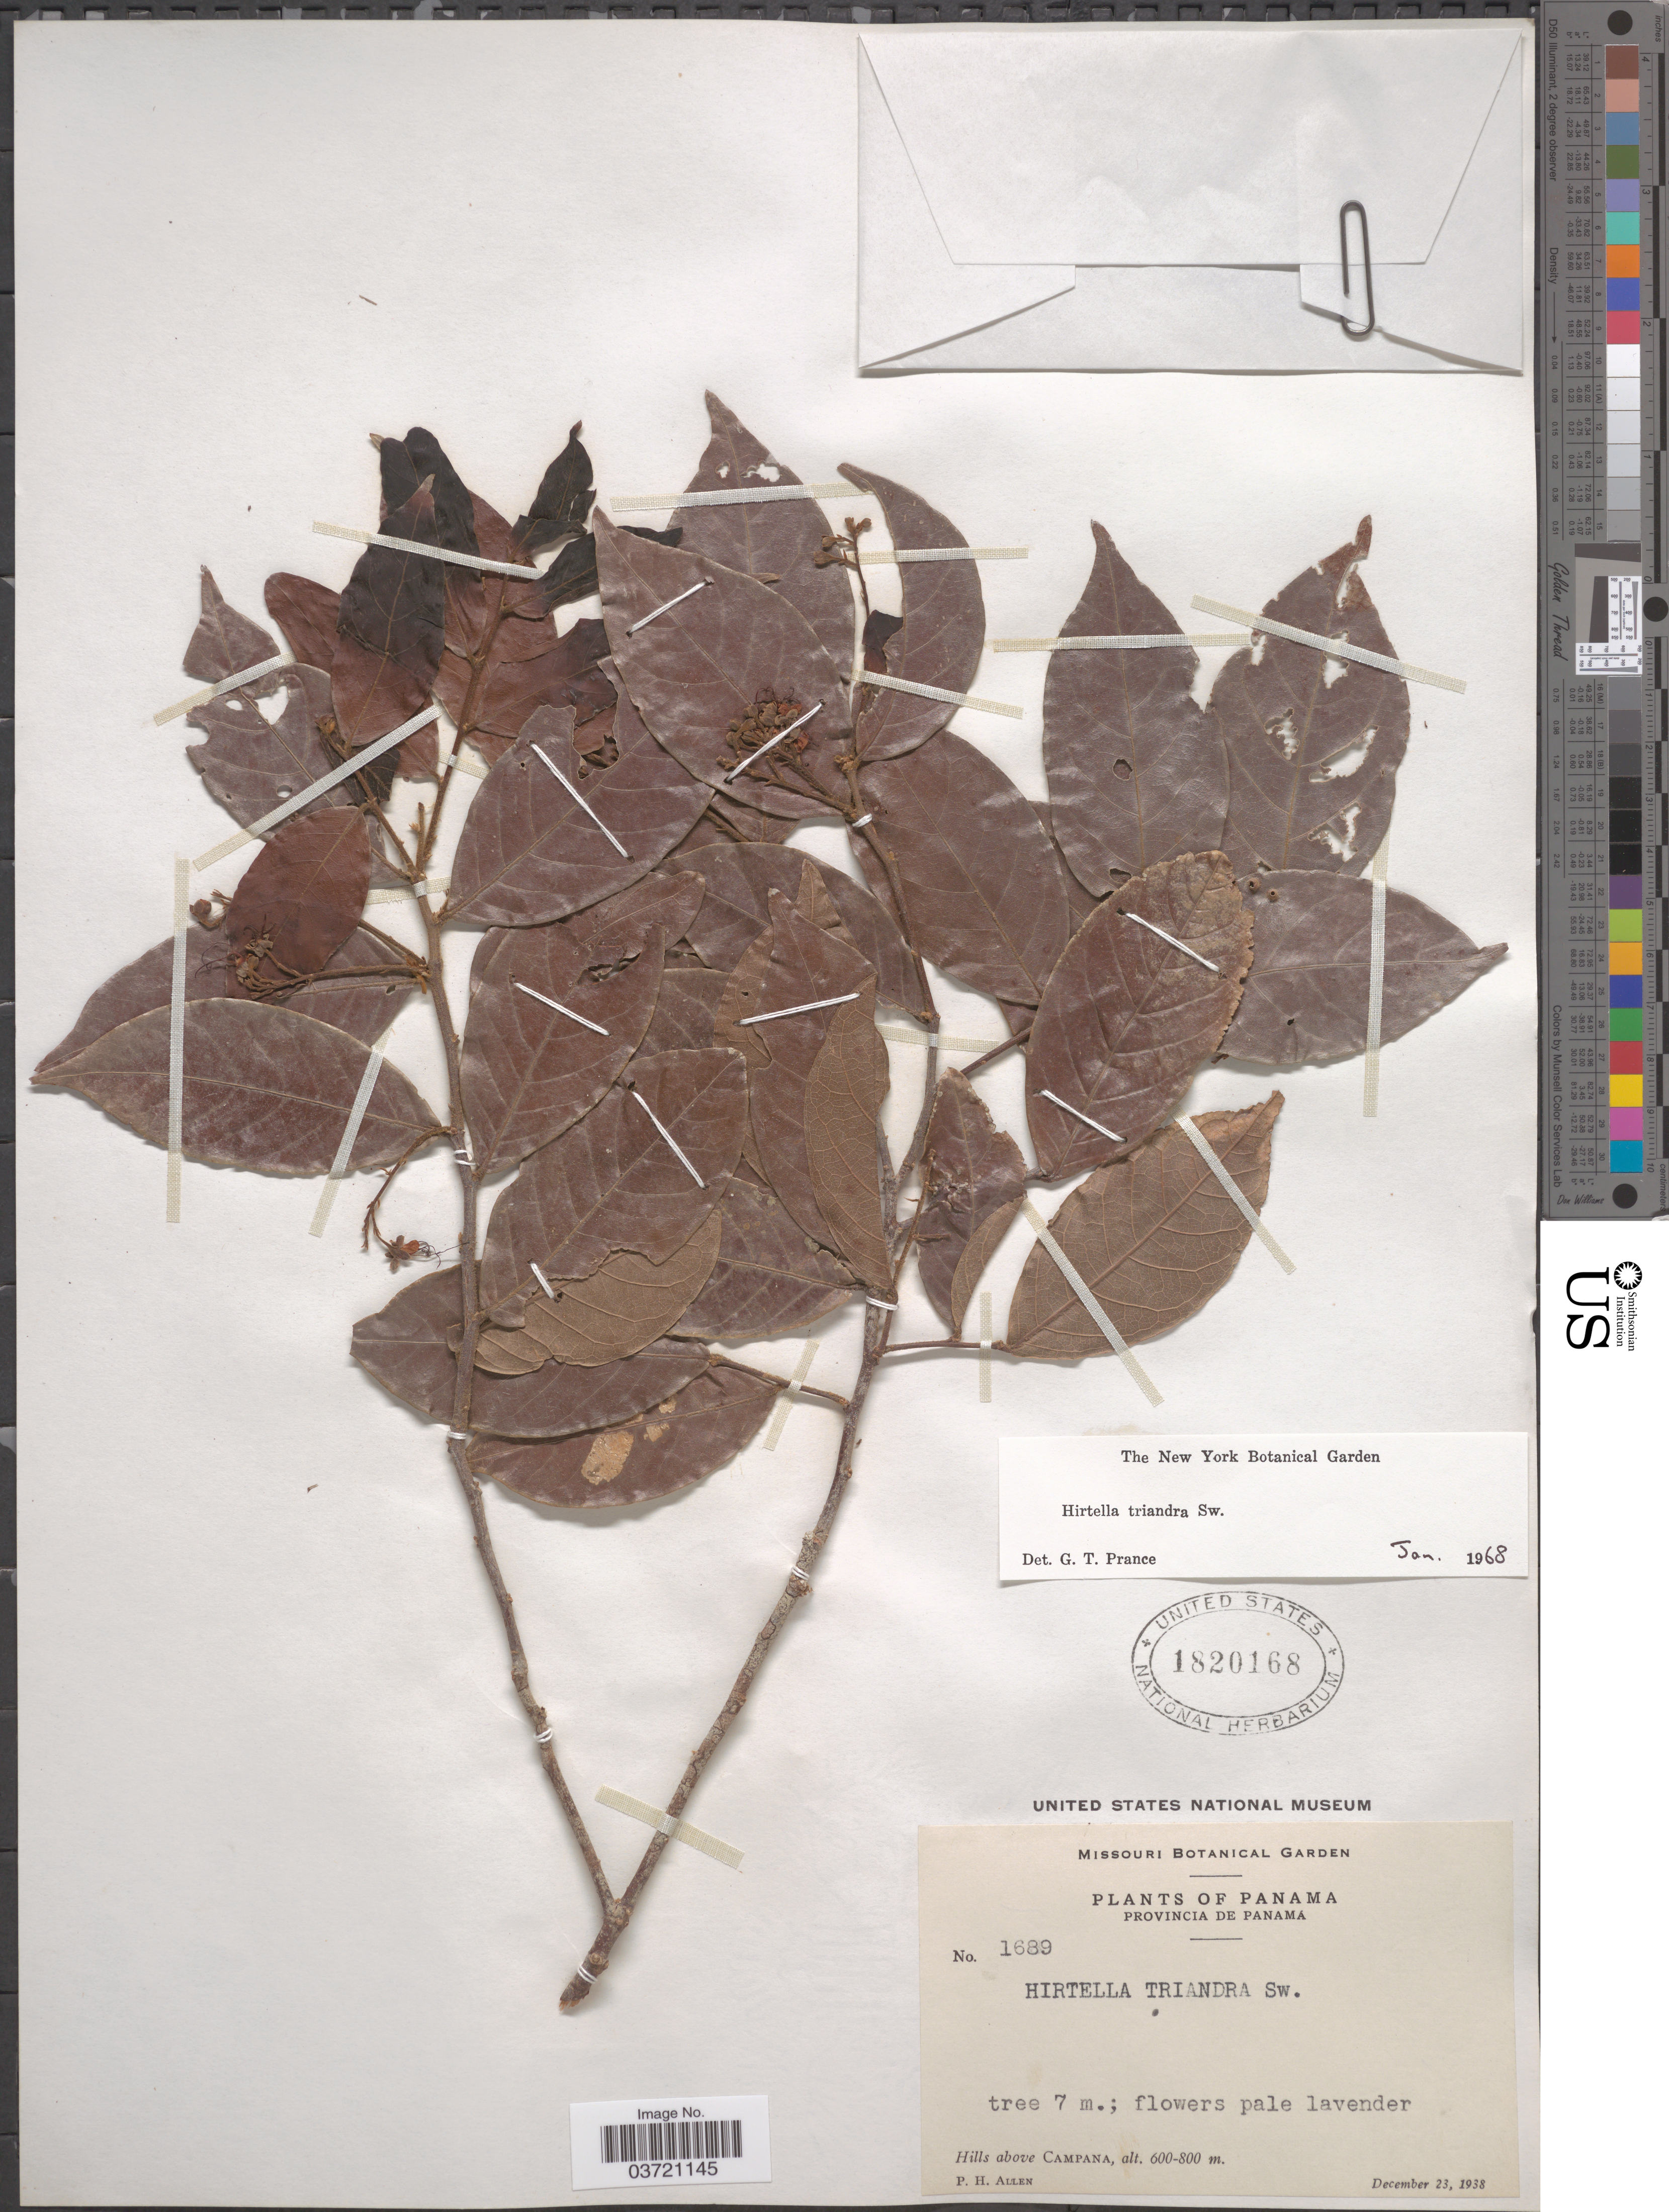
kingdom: Plantae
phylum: Tracheophyta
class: Magnoliopsida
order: Malpighiales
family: Chrysobalanaceae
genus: Hirtella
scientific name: Hirtella triandra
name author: Sw.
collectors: P. H. Allen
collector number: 1689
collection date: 1938-12-23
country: Panama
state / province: Panamá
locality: Hills above Campana.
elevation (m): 600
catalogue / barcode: US 1820168